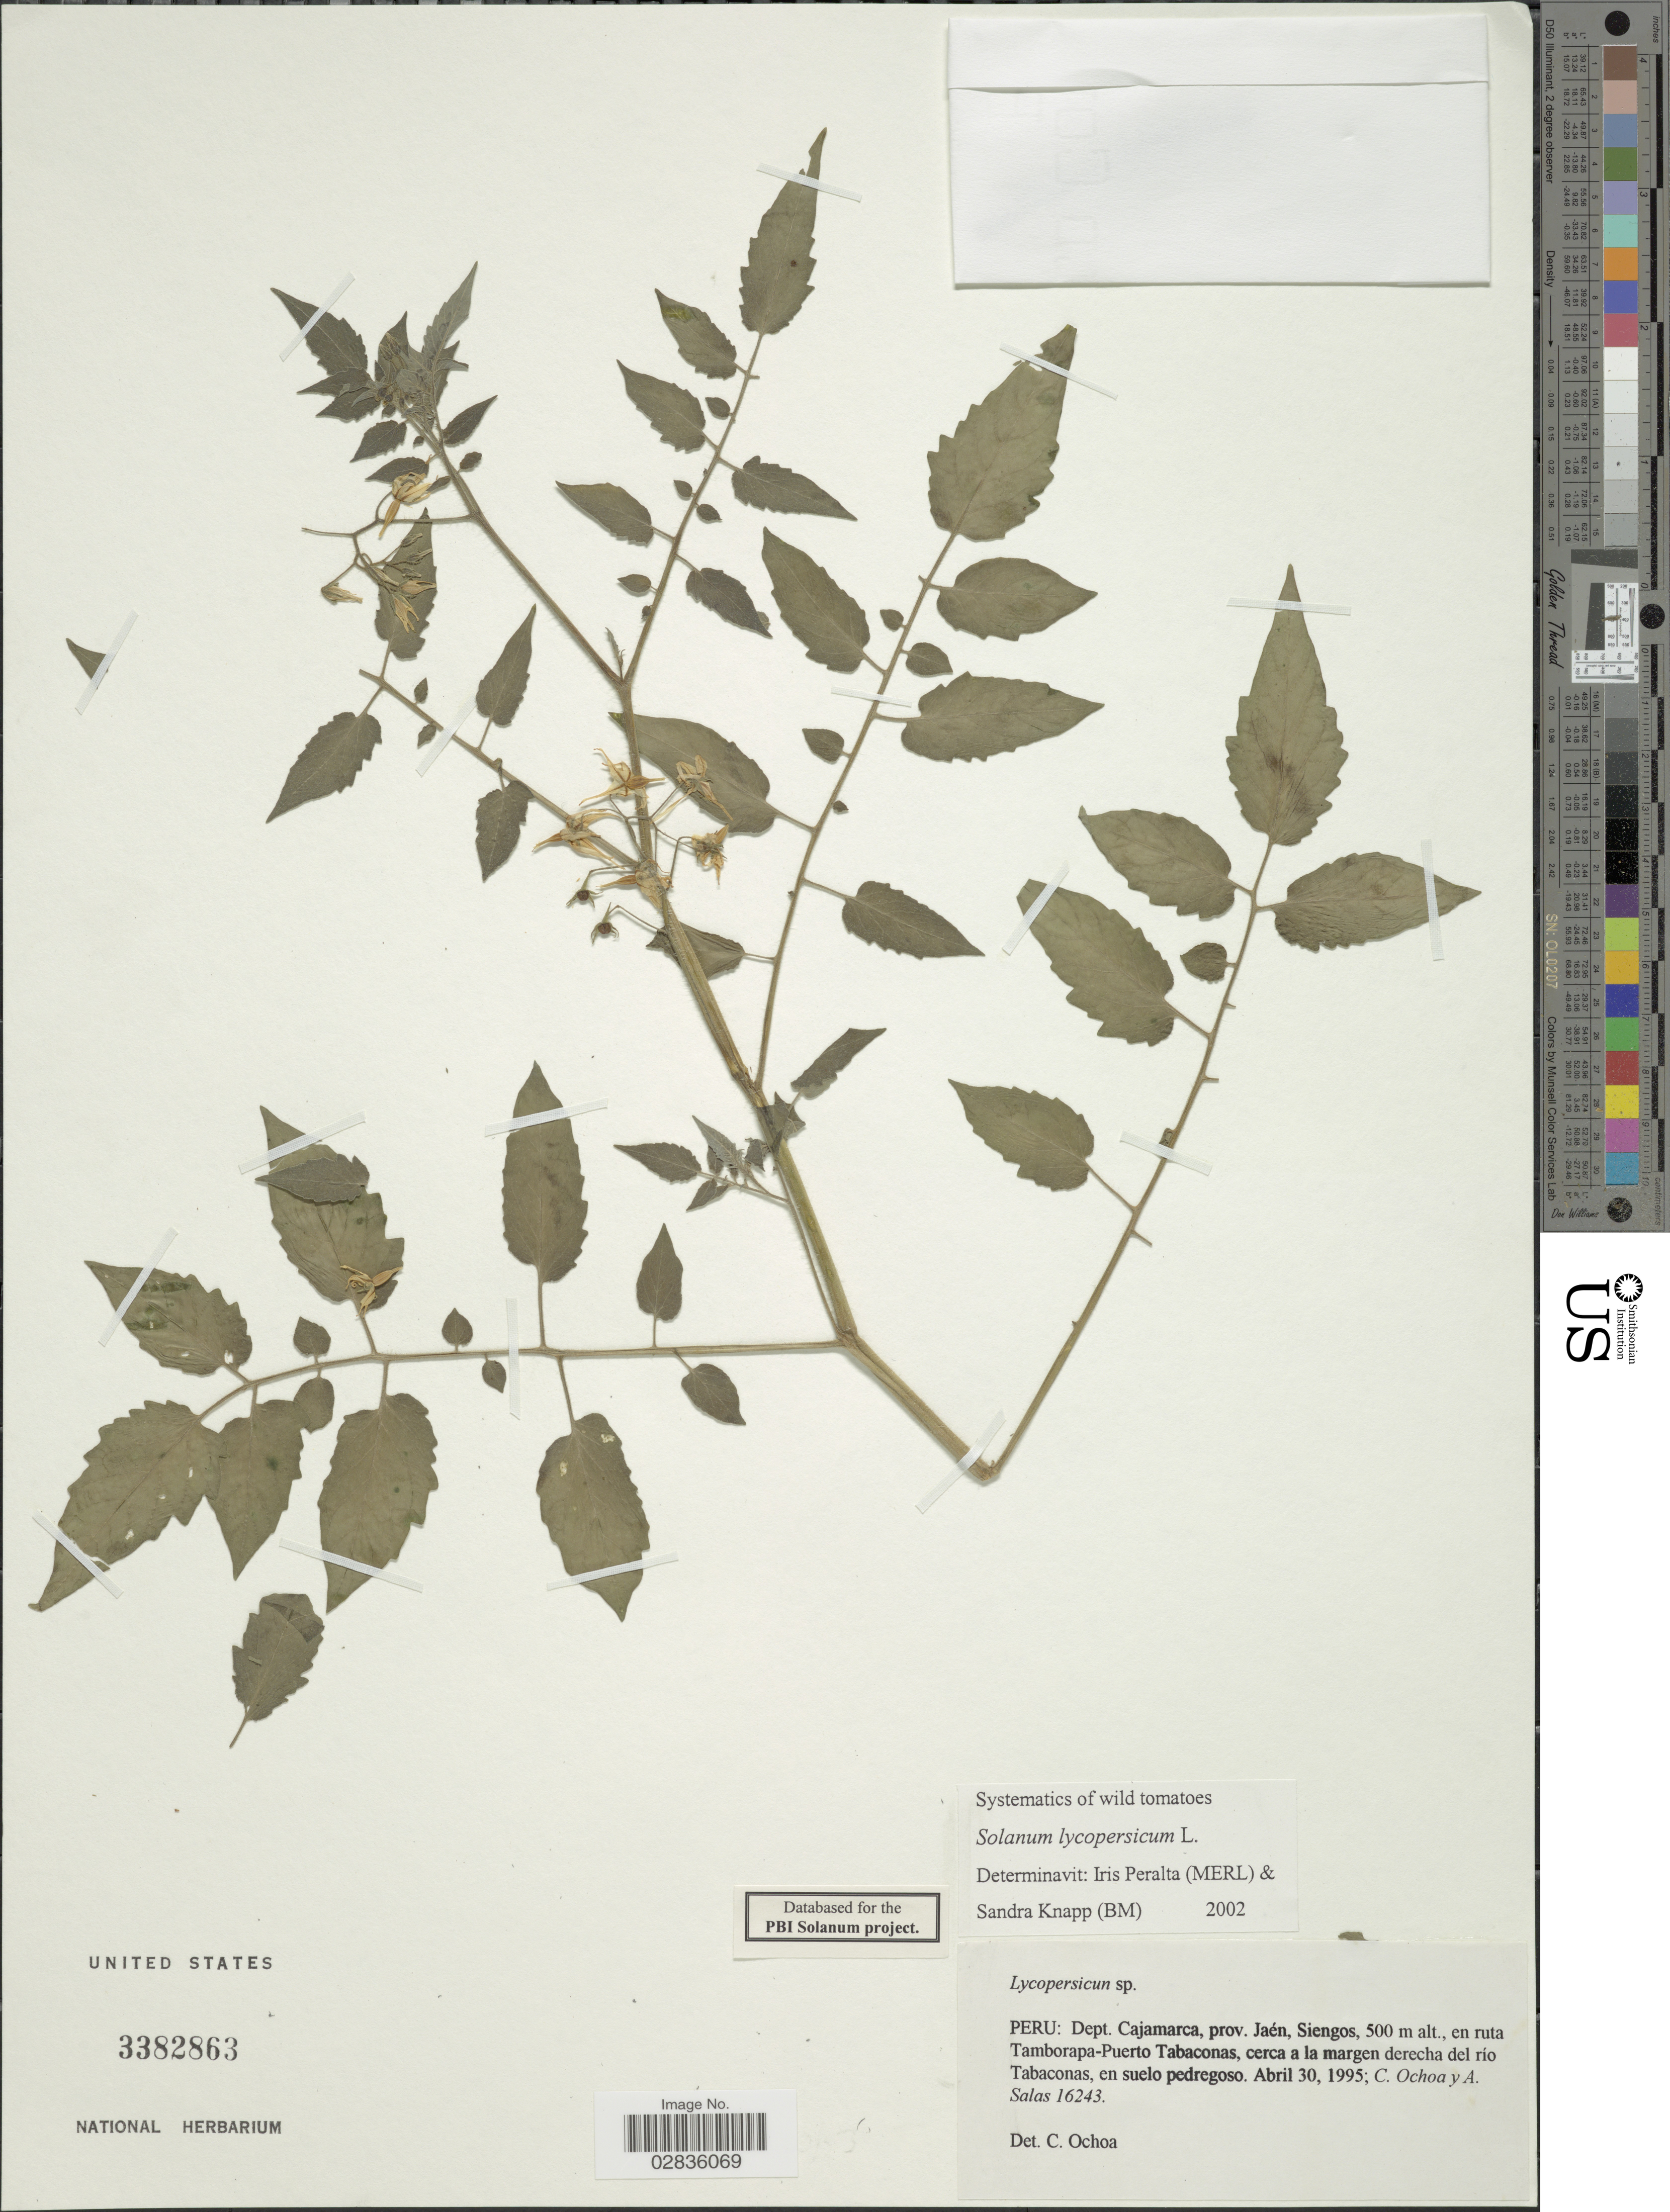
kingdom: Plantae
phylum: Tracheophyta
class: Magnoliopsida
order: Solanales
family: Solanaceae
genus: Solanum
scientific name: Solanum lycopersicum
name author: L.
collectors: C. Ochoa & A. Salas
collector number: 16243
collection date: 1995-04-30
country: Peru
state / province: Cajamarca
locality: Dept. Cajamarca, prov. Jaén, Siengos, en ruta Tamborapa-Puerto Tabaconas, cerca a la margen derecha del río Tabaconas, en suelo pedregoso.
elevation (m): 500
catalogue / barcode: US 3382863